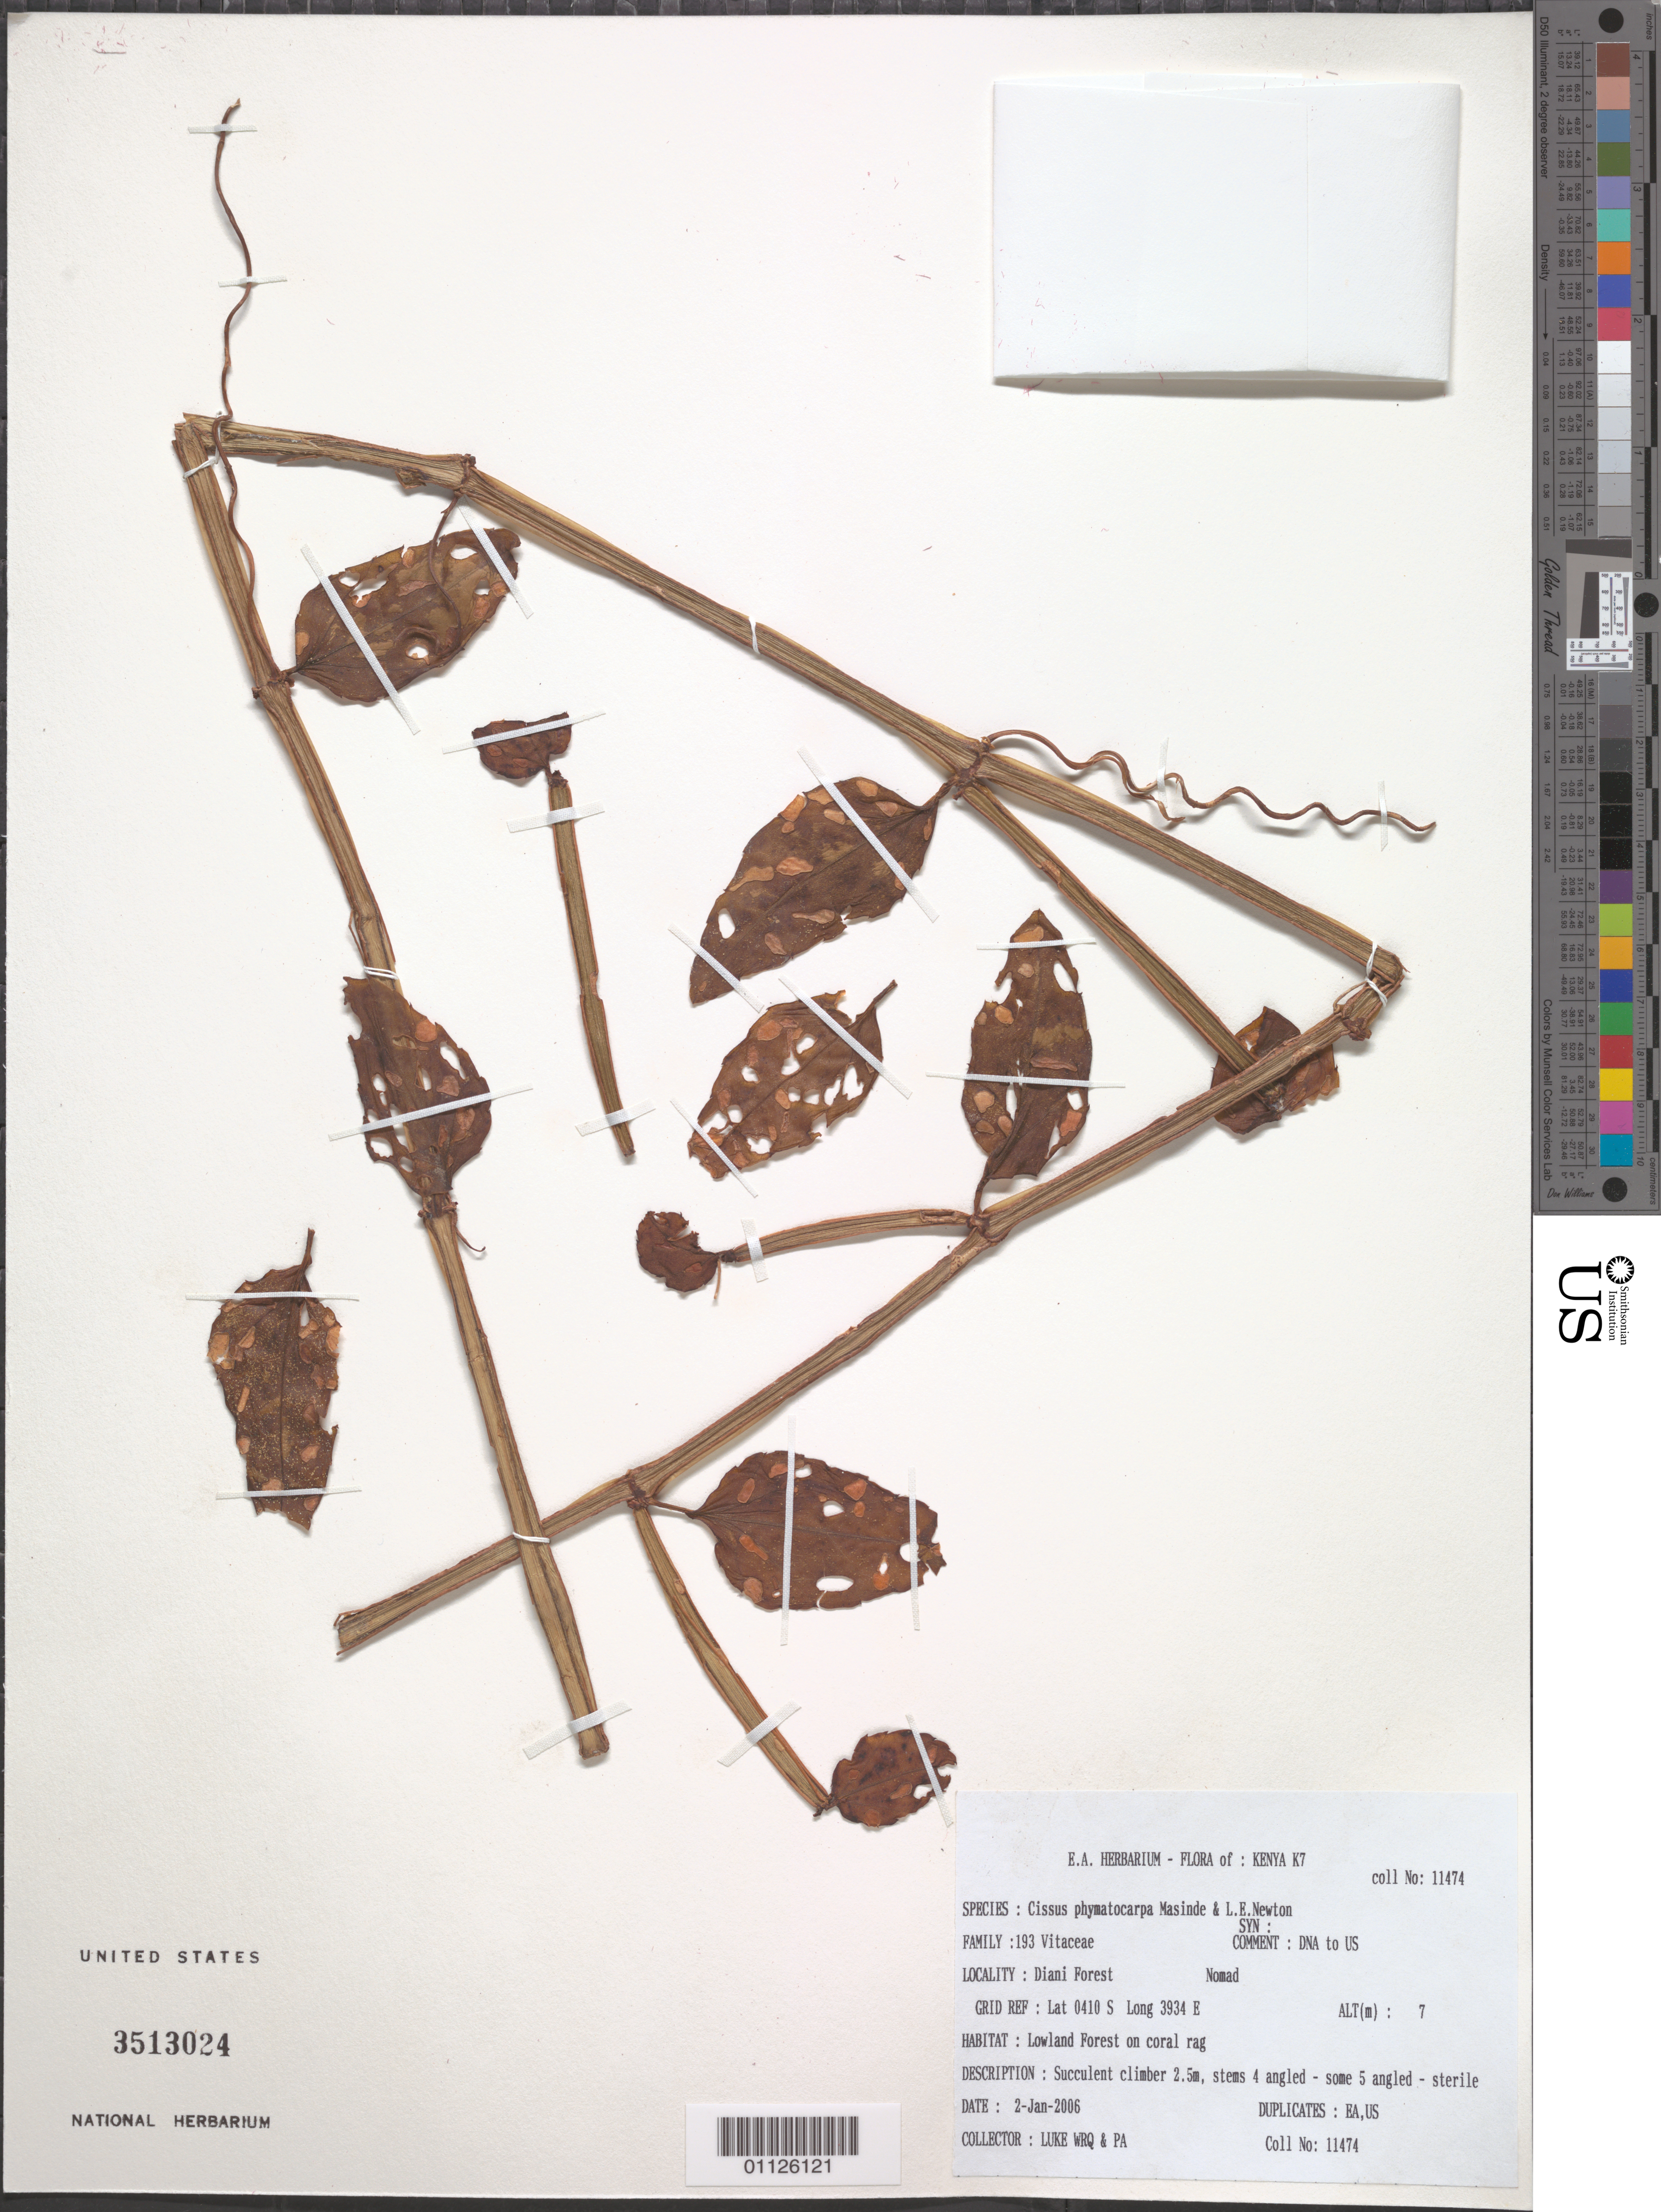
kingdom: Plantae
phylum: Tracheophyta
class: Magnoliopsida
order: Vitales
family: Vitaceae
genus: Cissus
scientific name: Cissus phymatocarpa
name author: Masinde & L. E. Newton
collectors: Q. Luke & P. Luke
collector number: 11474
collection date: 2006-01-02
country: Kenya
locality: Diani Forest. Nomad.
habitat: Lowland Forest on coral rag. Succulent climber.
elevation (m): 7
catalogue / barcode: US 3513024